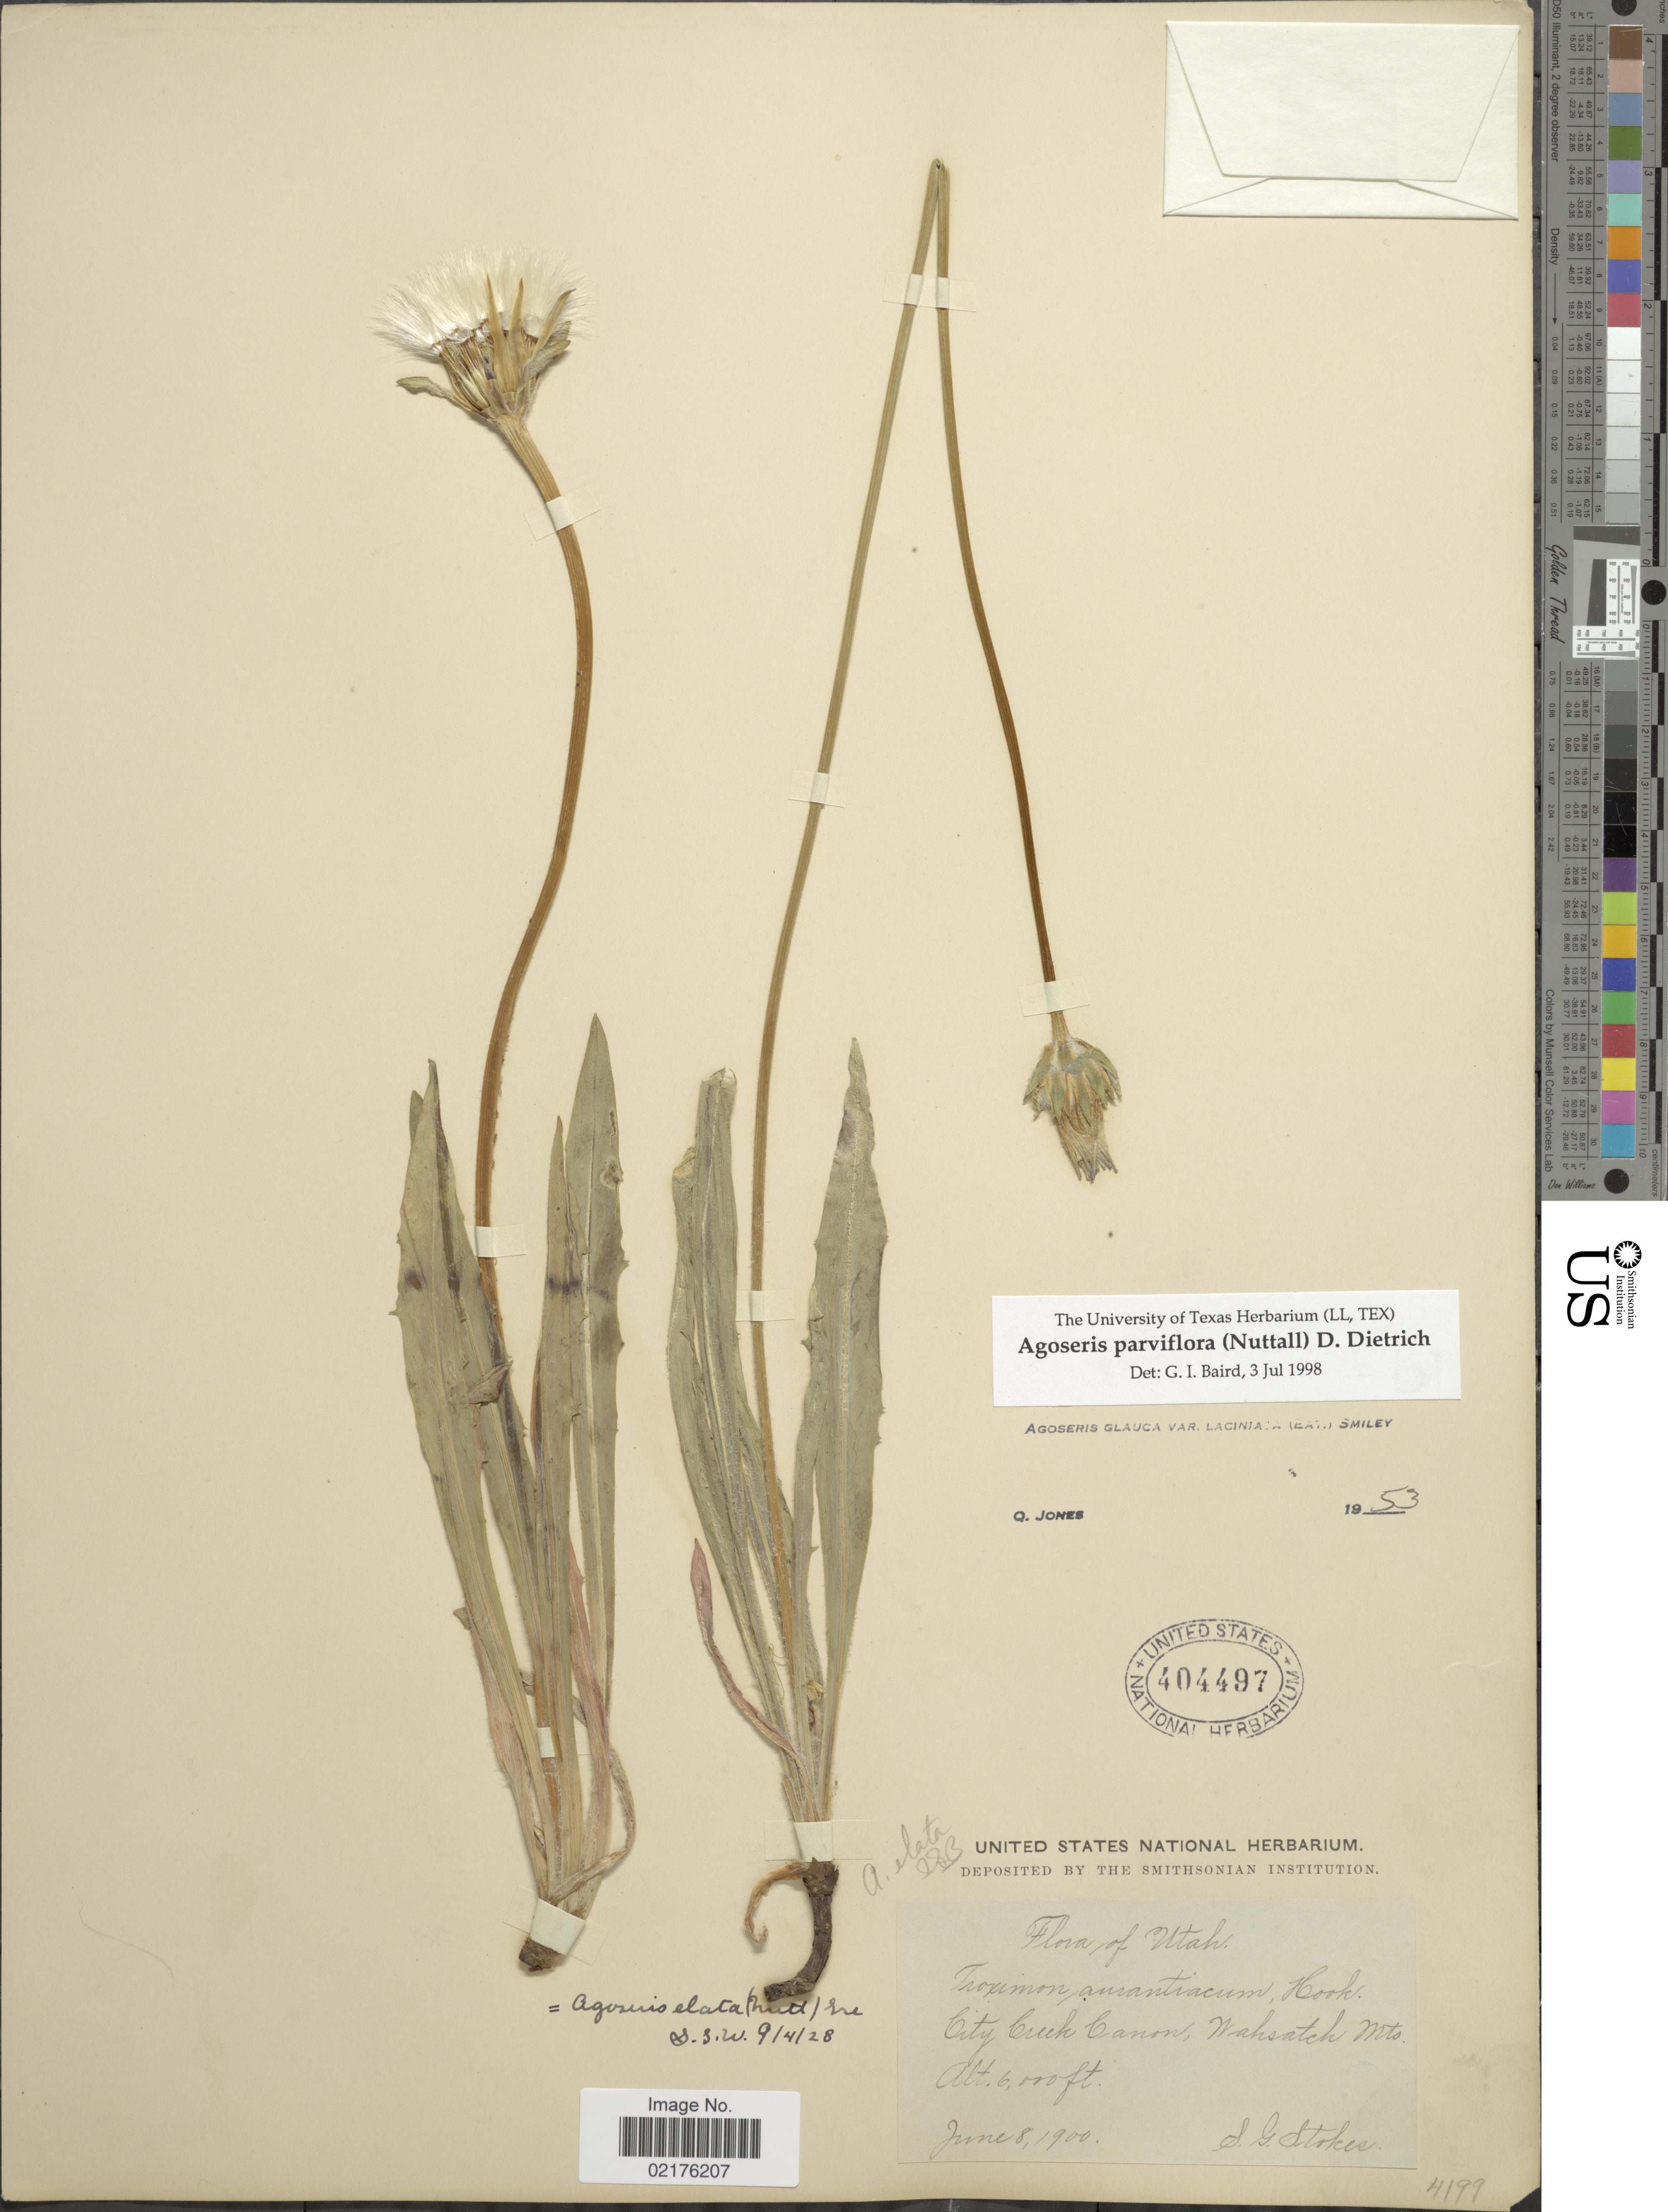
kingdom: Plantae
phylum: Tracheophyta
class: Magnoliopsida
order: Asterales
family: Asteraceae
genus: Agoseris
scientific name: Agoseris parviflora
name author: (Nutt.) D. Dietr.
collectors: S. G. Stokes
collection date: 1900-06-08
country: United States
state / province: Utah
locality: City Creek Canon, Wahsatch Mts.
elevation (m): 1829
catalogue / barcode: US 404497